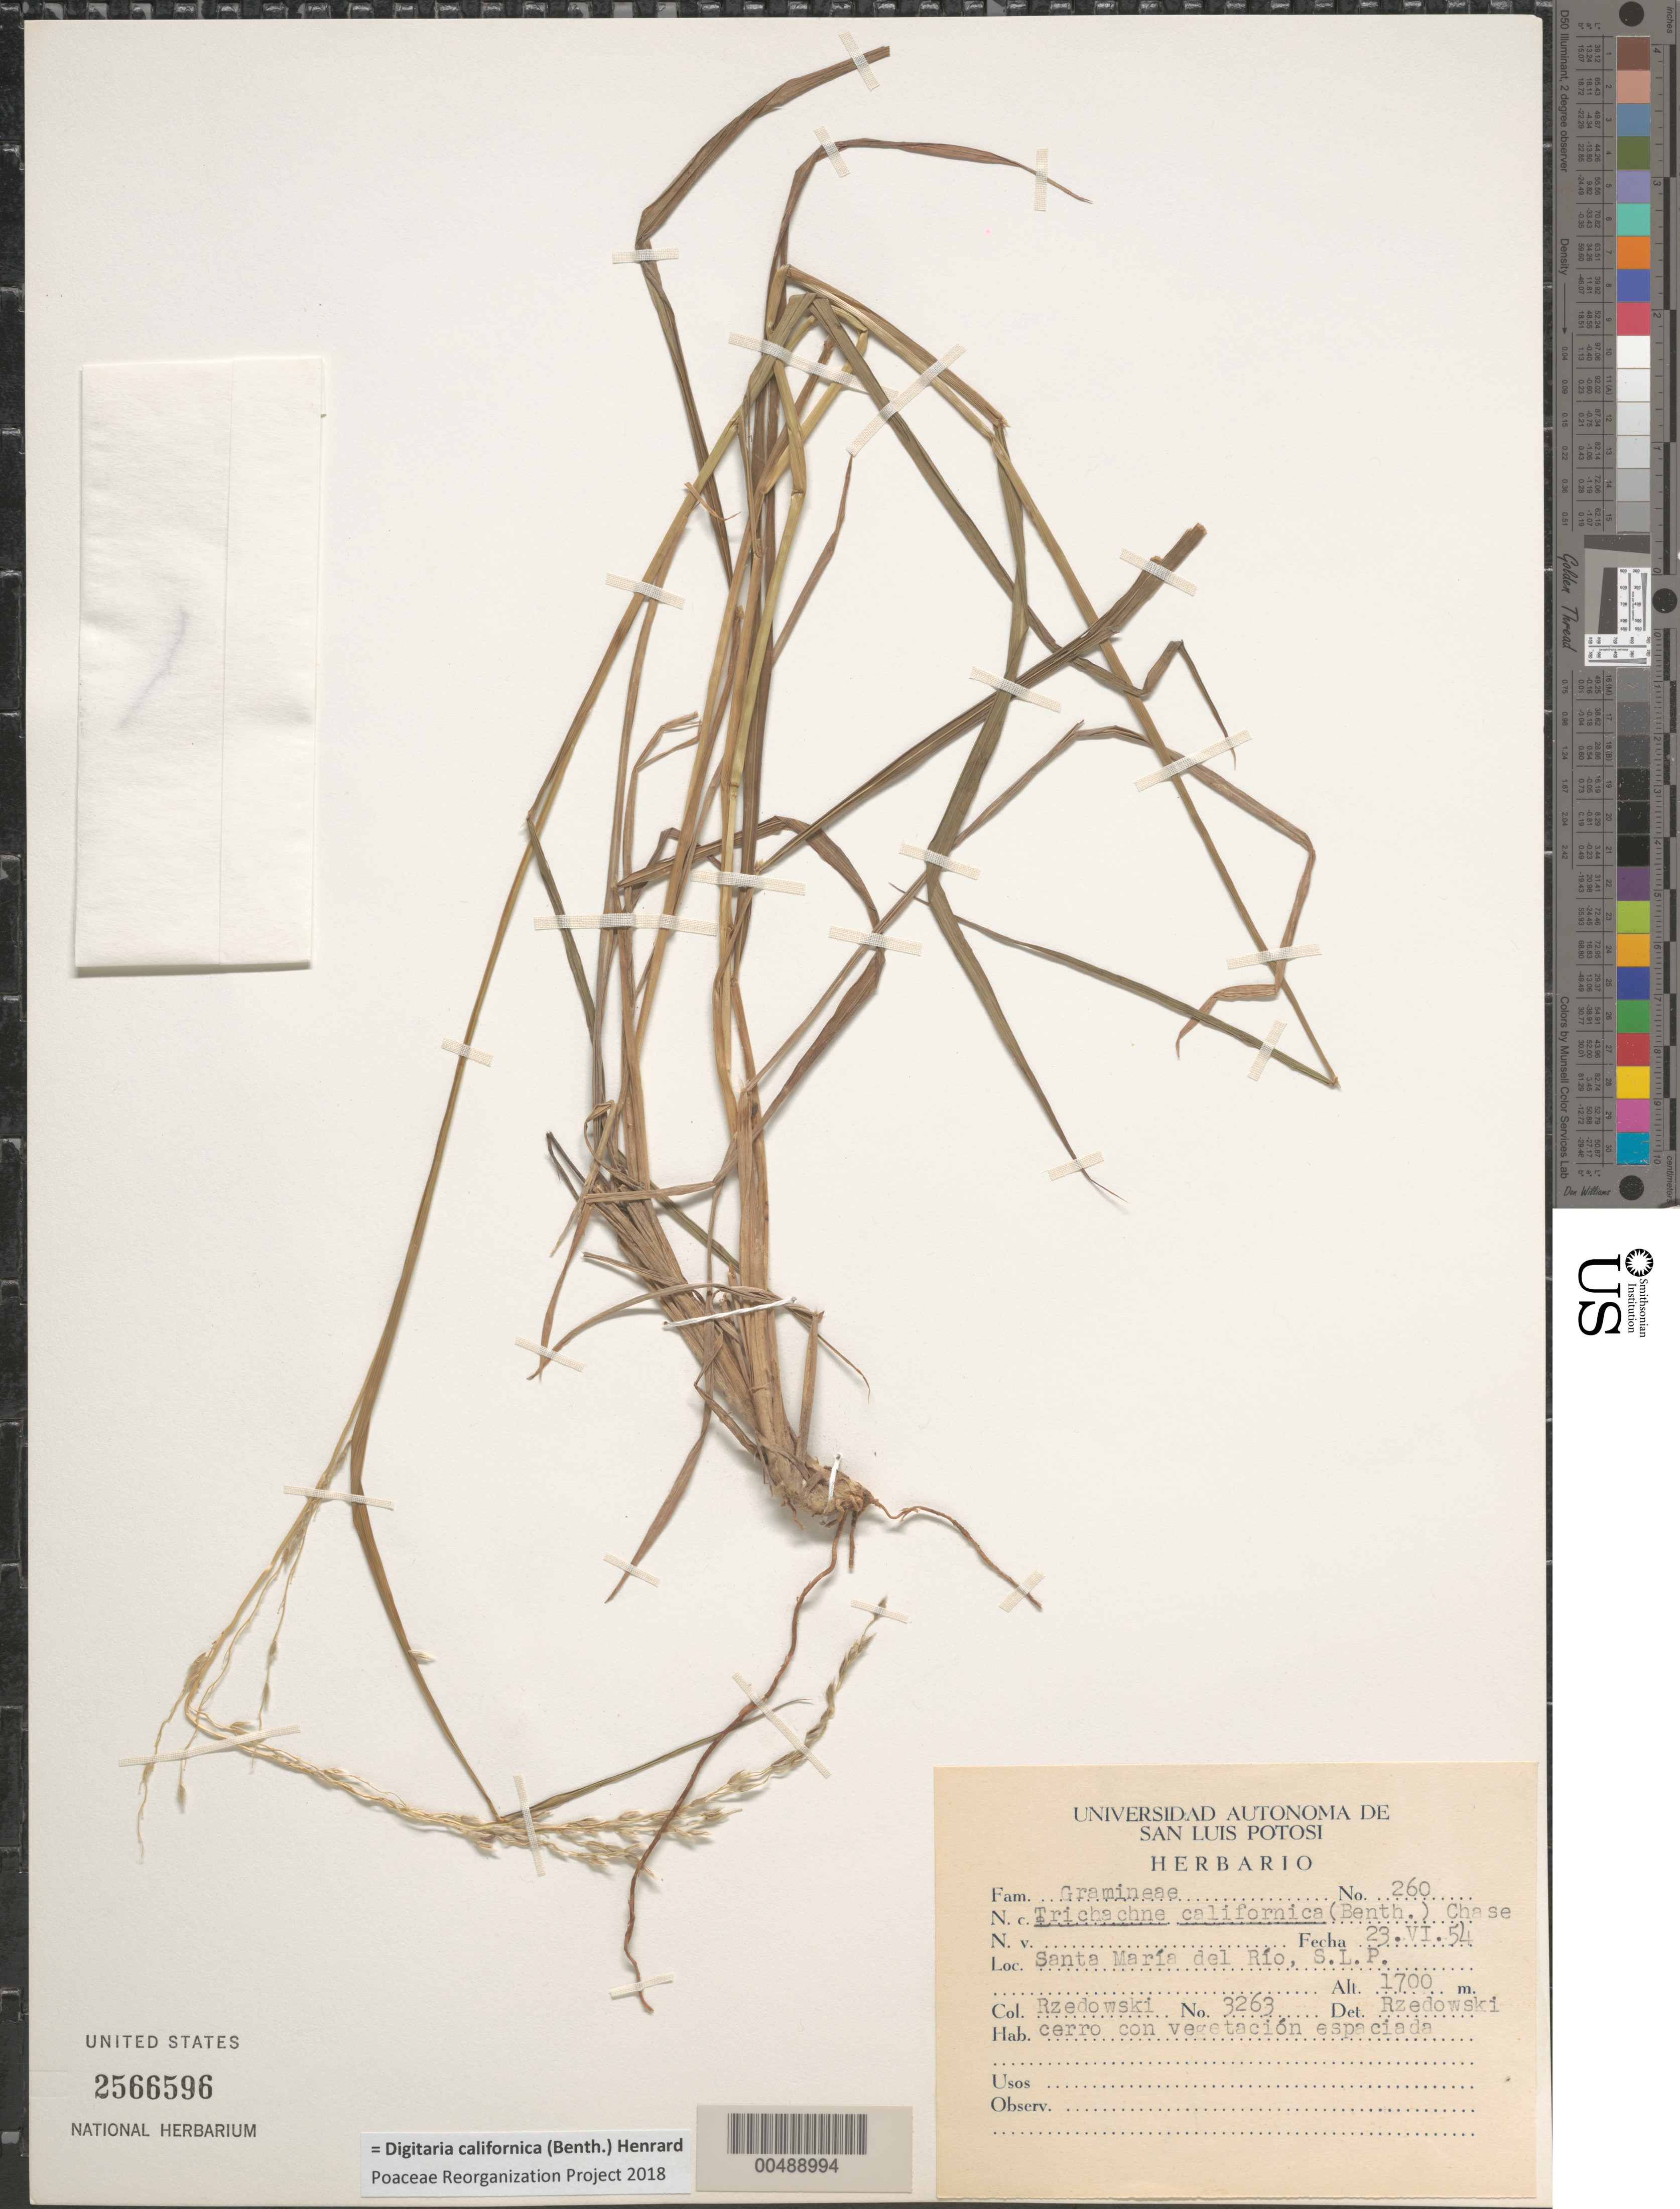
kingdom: Plantae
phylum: Tracheophyta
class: Liliopsida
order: Poales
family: Poaceae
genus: Digitaria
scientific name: Digitaria californica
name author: (Benth.) Henr.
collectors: J. Rzedowski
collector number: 260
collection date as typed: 23 Jun 1954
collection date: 1954-06-23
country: Mexico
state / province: San Luis Potosi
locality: Santa María del Río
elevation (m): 1700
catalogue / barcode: US 2566596